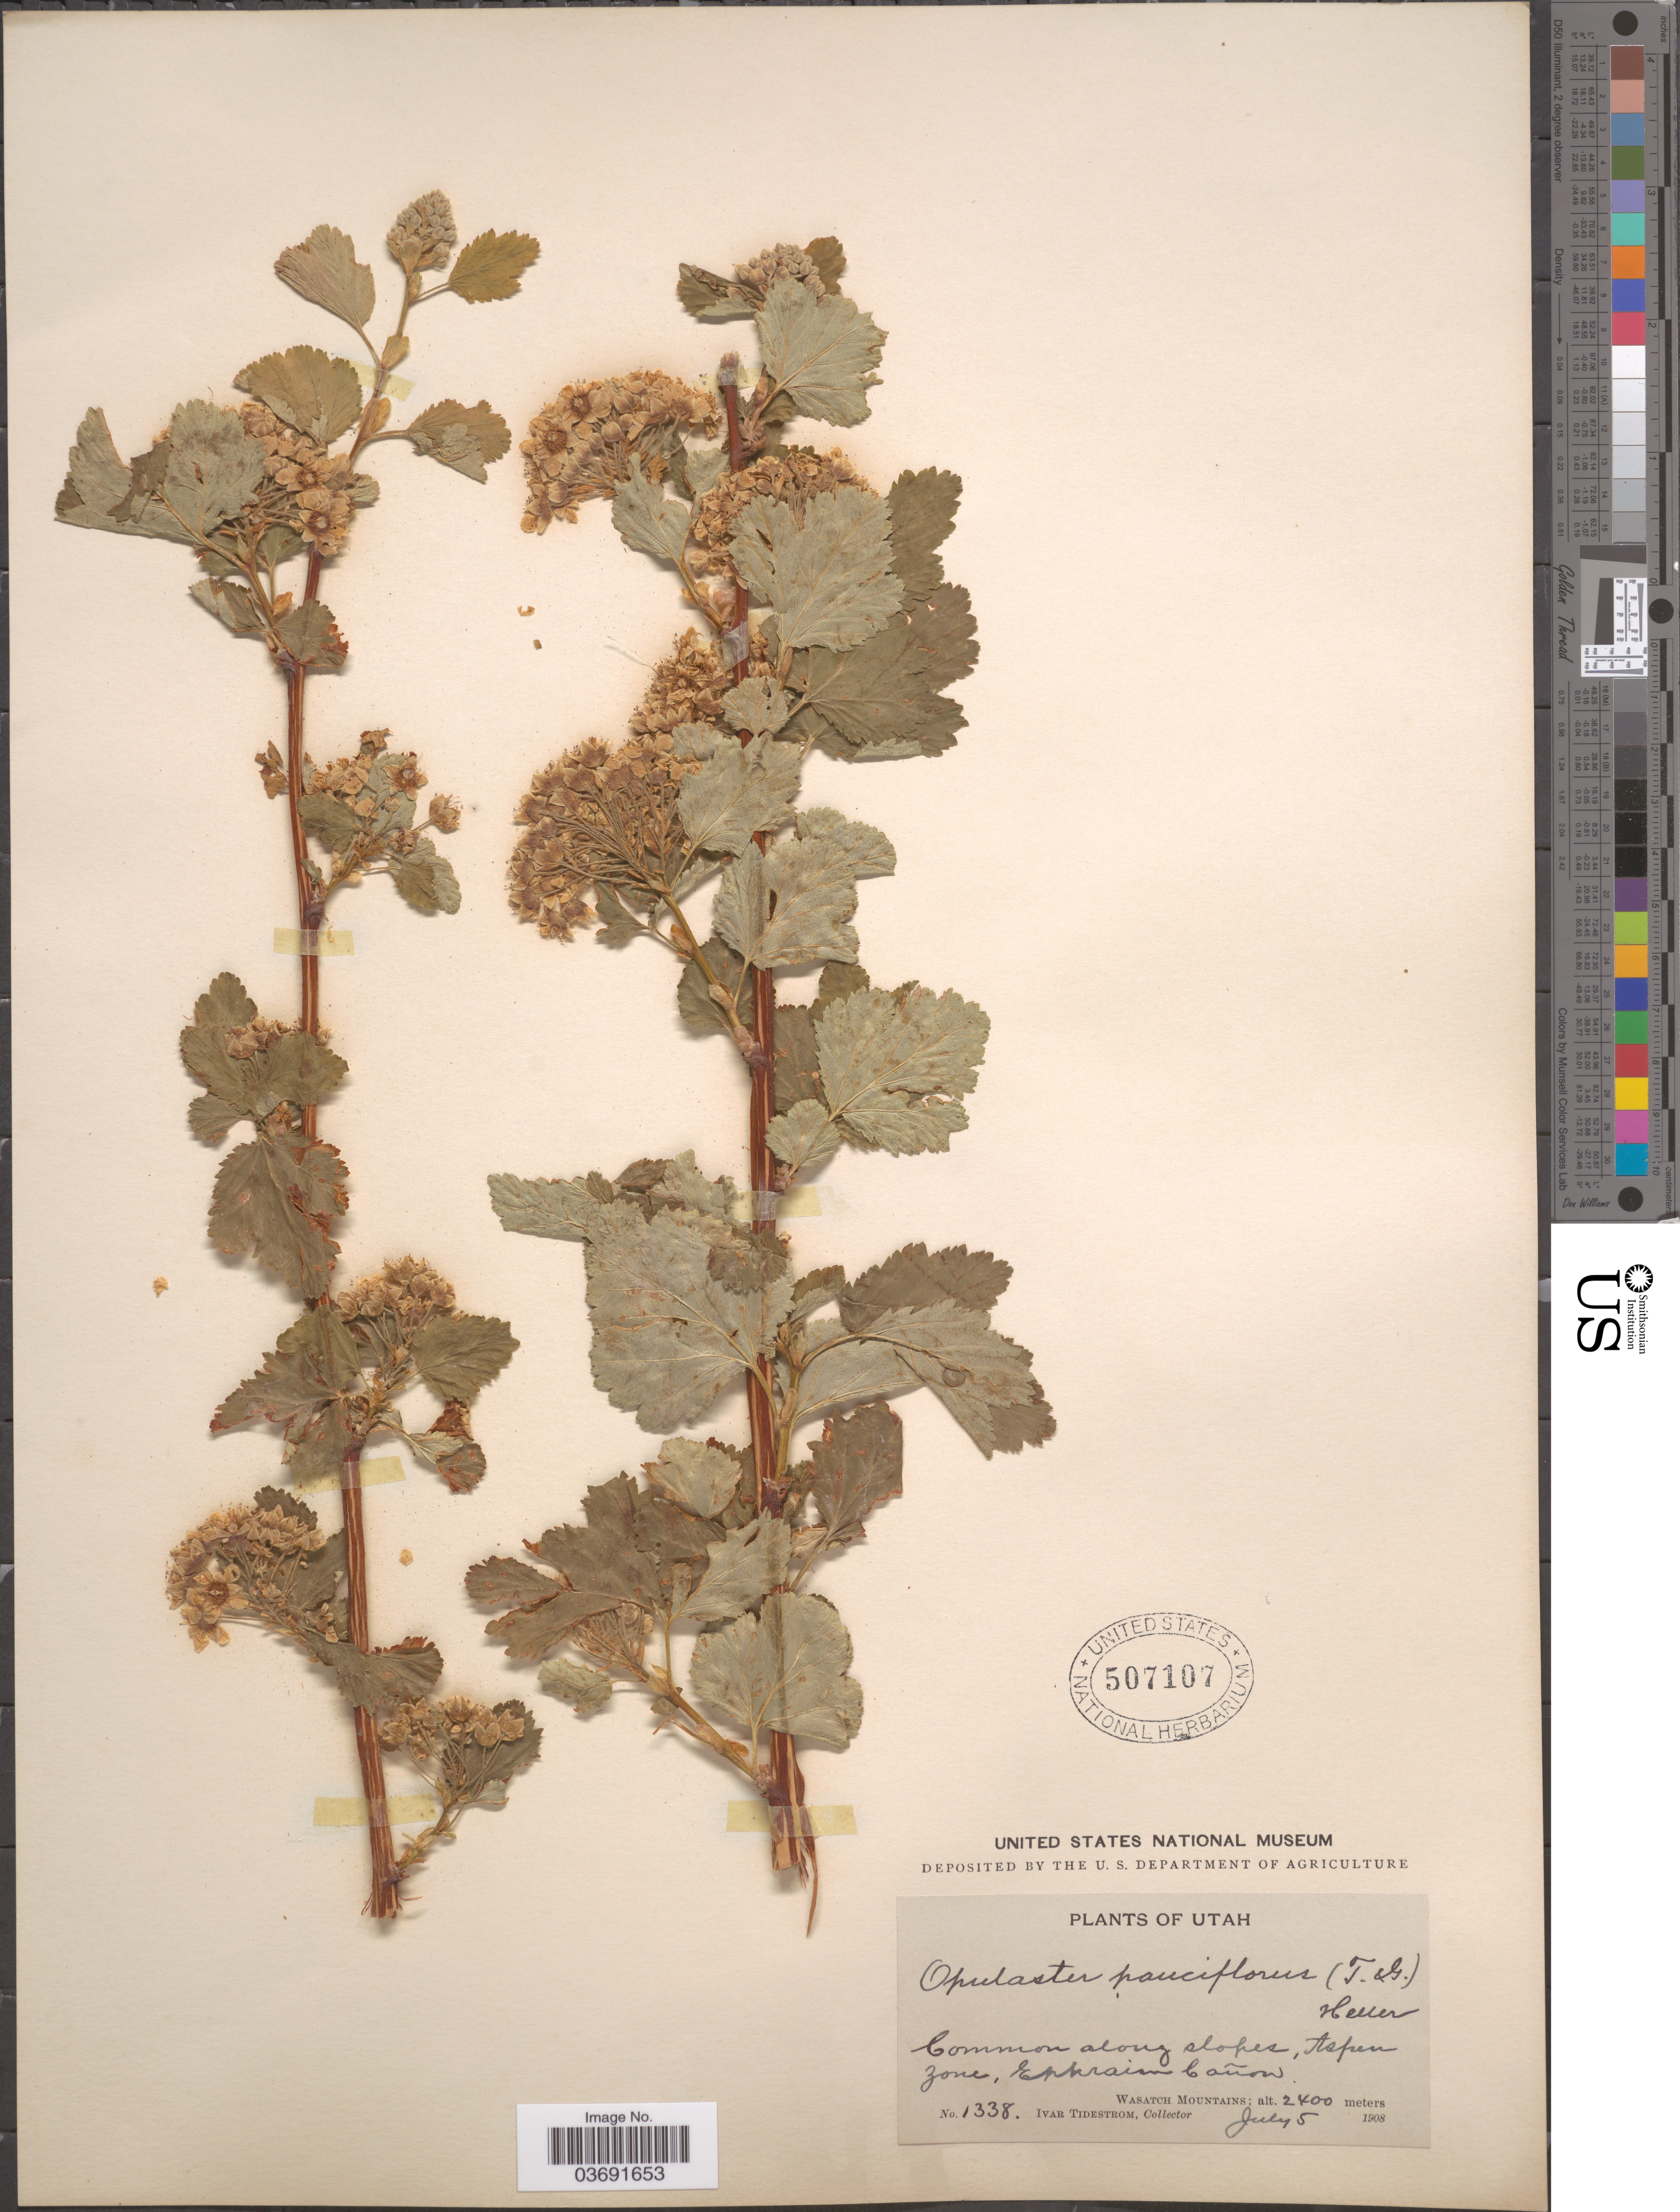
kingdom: Plantae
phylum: Tracheophyta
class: Magnoliopsida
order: Rosales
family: Rosaceae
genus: Physocarpus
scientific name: Physocarpus malvaceus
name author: (Greene) Kuntze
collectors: I. F. Tidestrom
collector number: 1338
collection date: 1908-07-05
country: United States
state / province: Utah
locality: Aspen Zone, Ephraim Cañon, Wasatch Mountains.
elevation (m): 2400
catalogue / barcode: US 507107